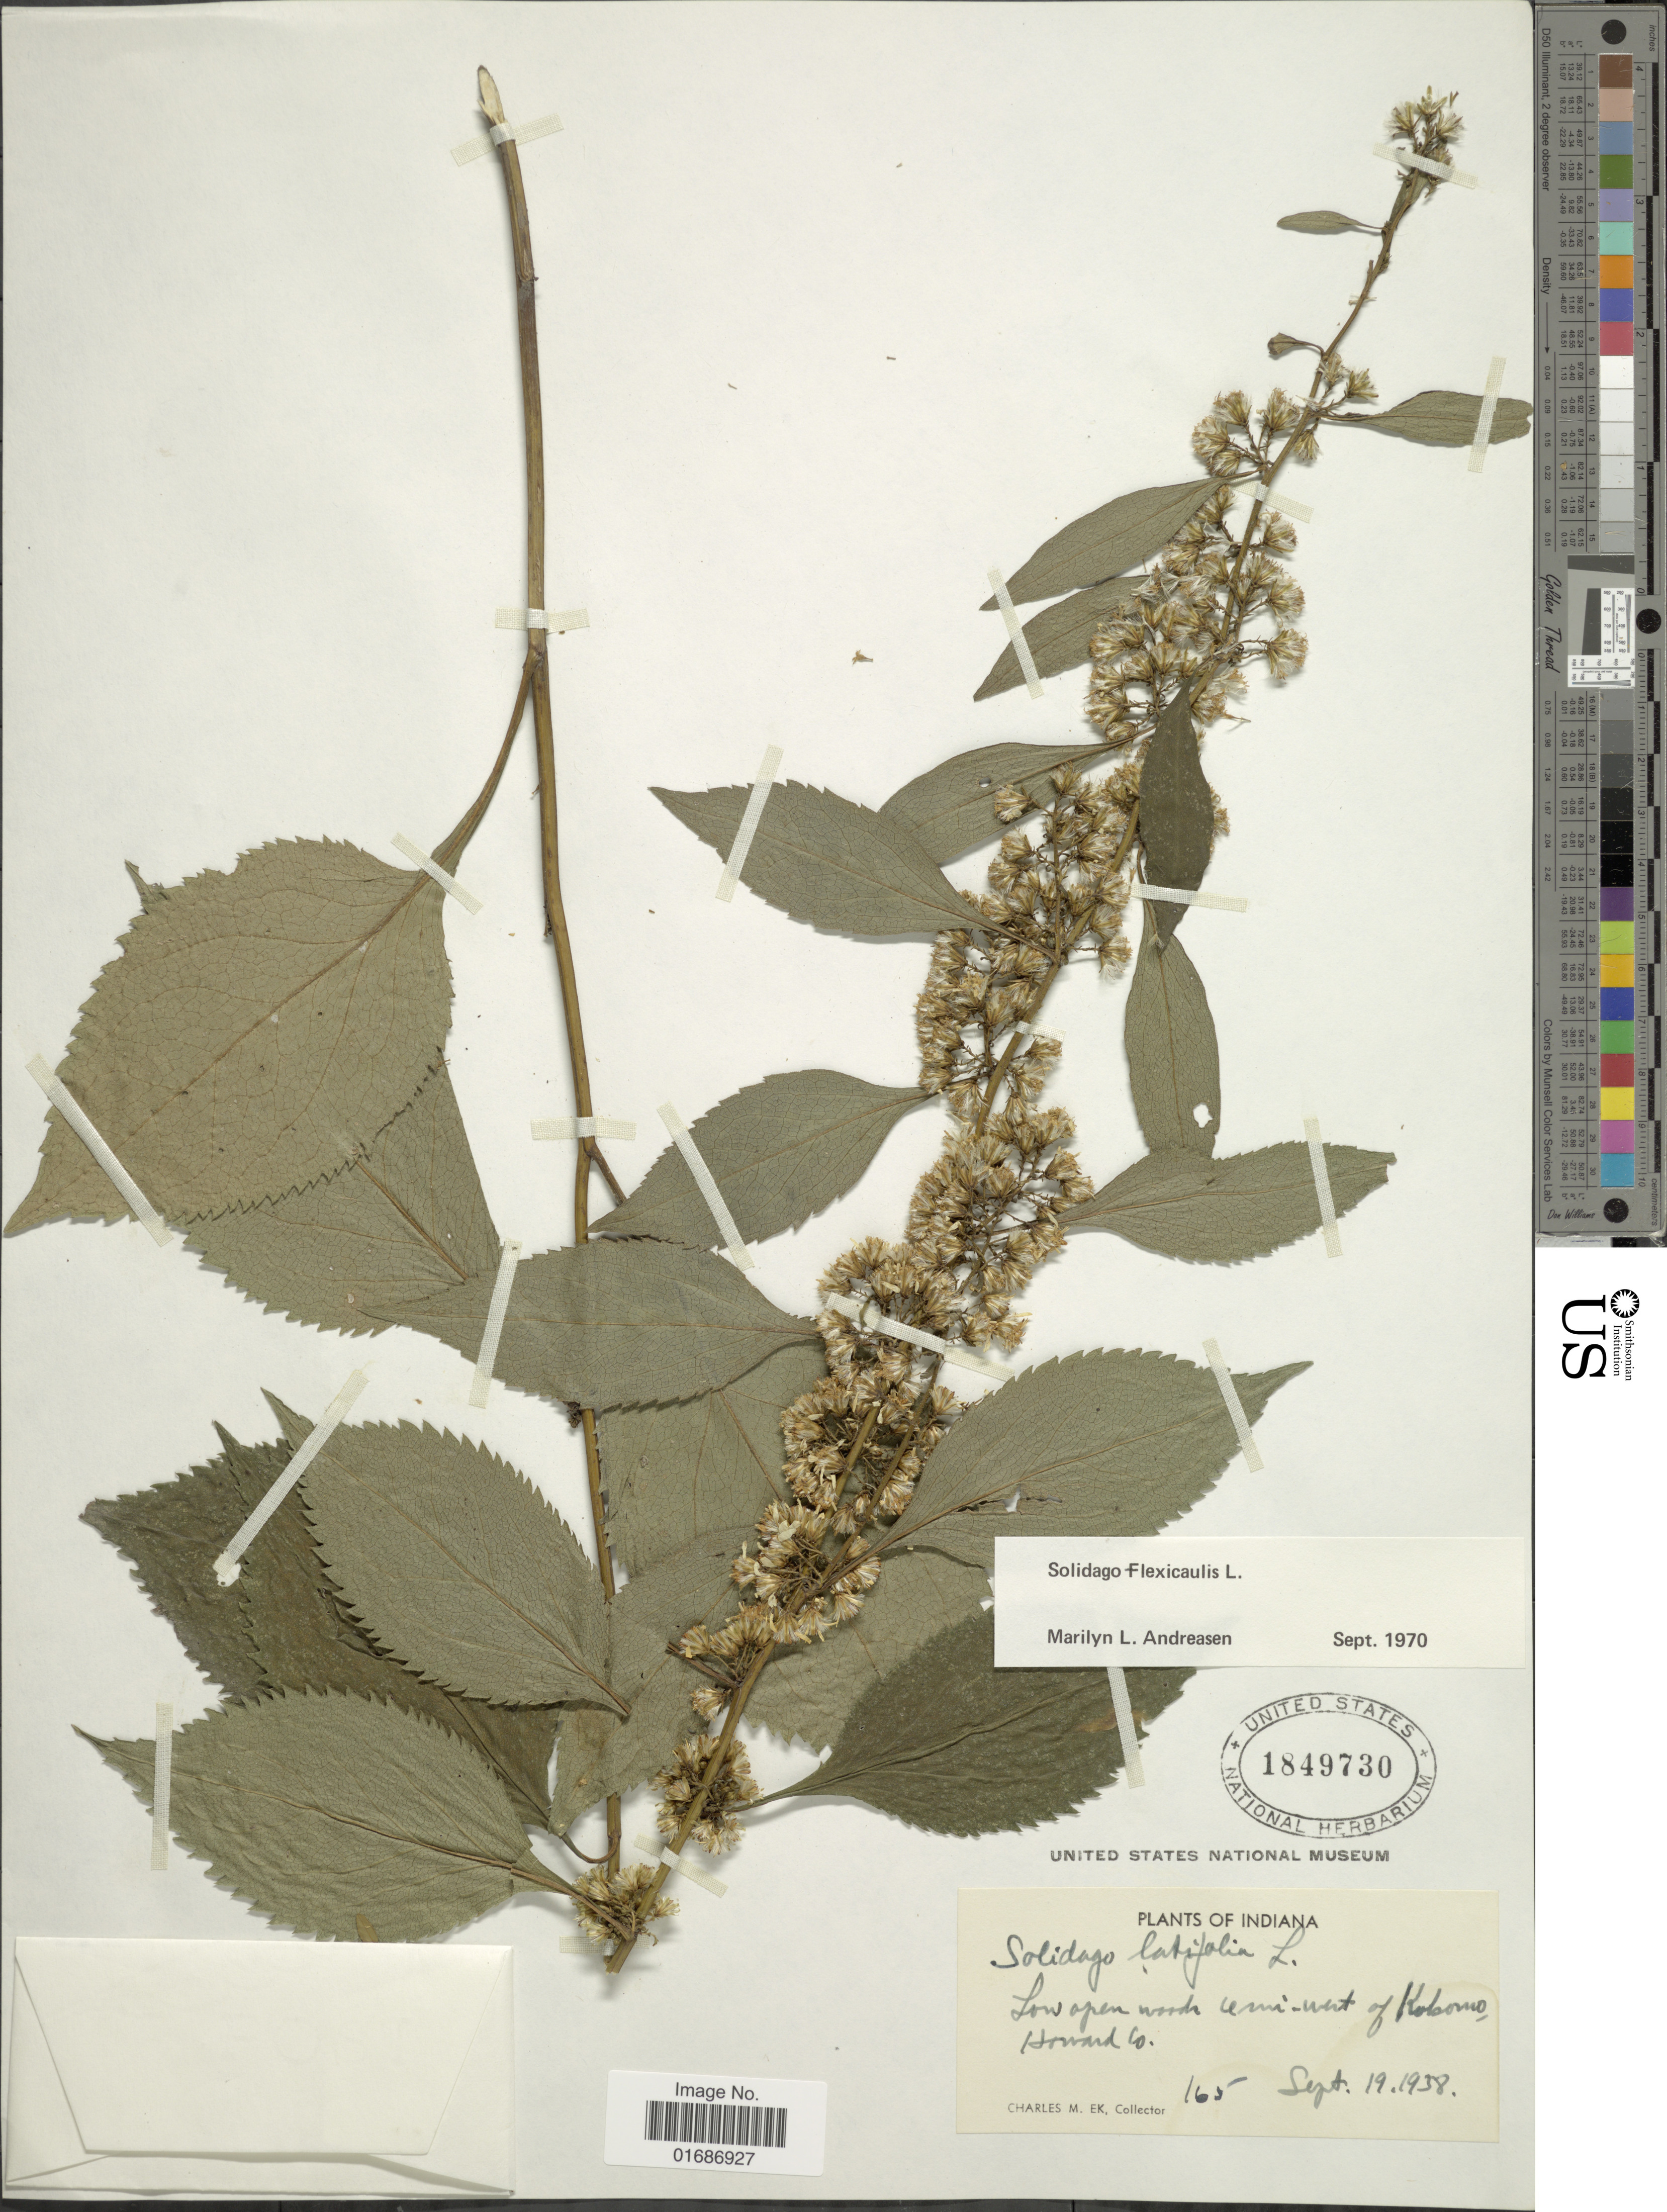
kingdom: Plantae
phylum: Tracheophyta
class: Magnoliopsida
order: Asterales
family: Asteraceae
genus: Solidago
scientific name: Solidago flexicaulis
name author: L.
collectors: C. Ek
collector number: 165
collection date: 1958-09-19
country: United States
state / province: Illinois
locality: Low open woods urmi-west of Kobomo, Howard Co.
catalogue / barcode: US 1849730